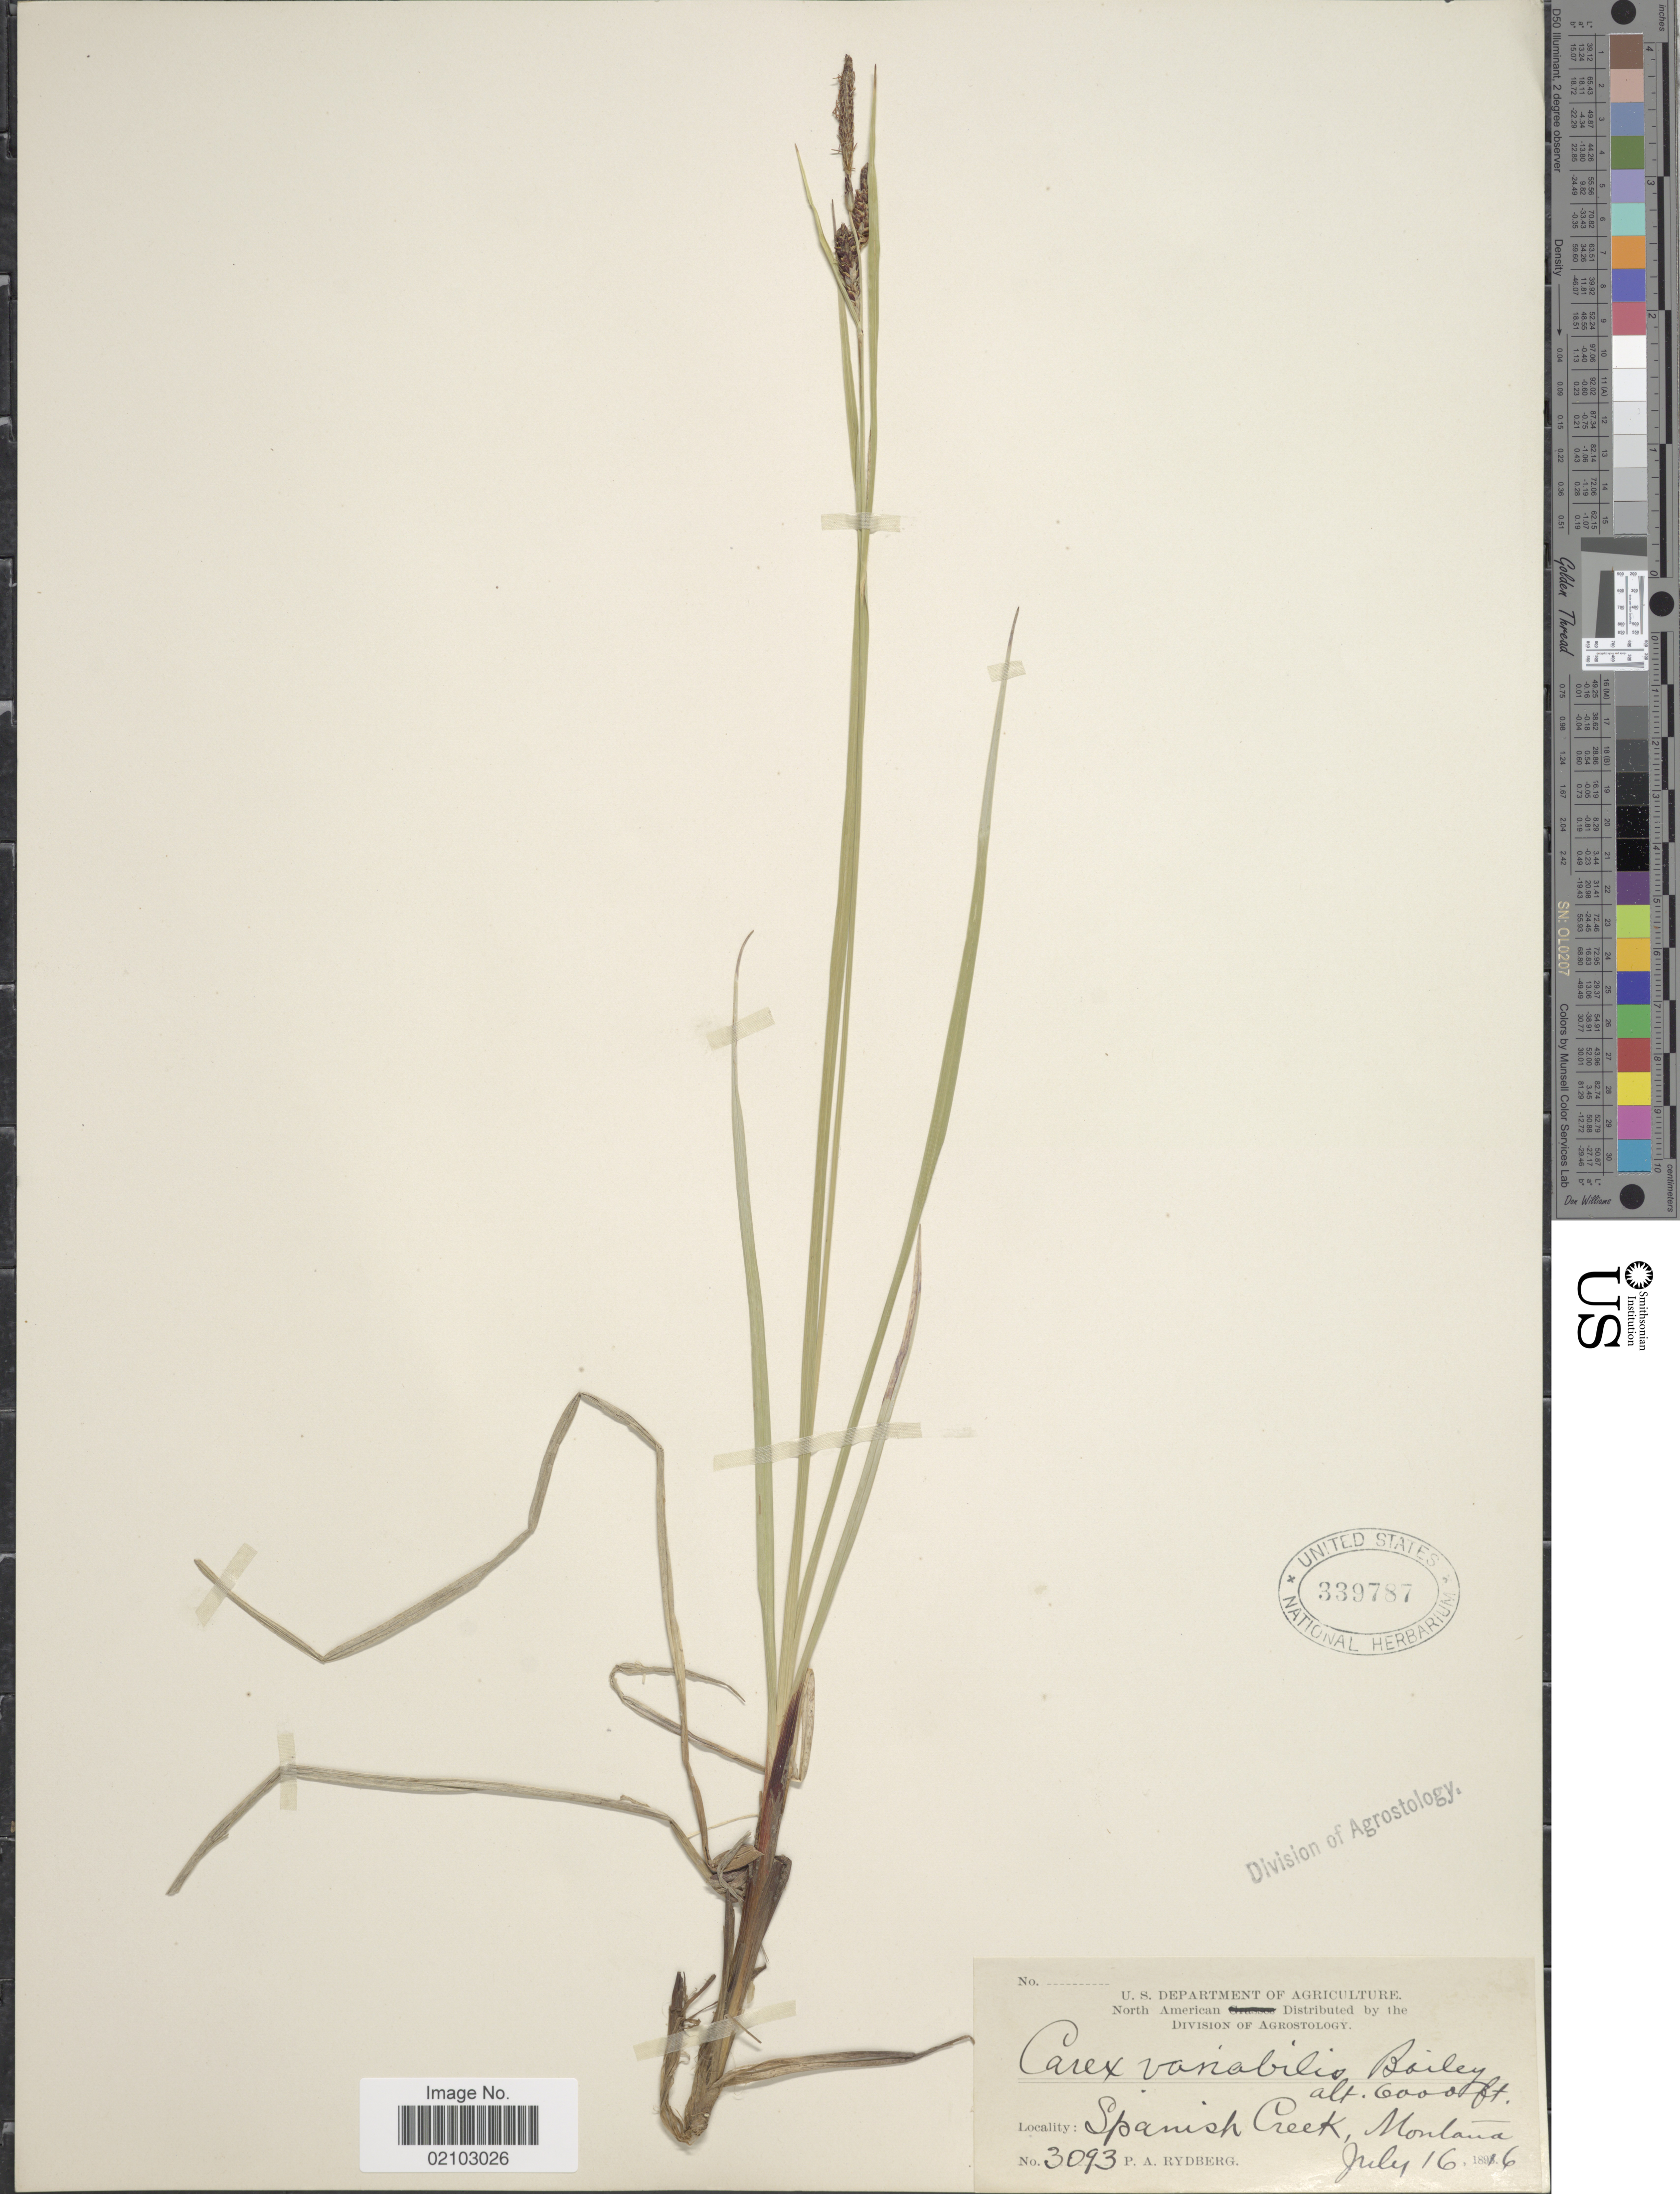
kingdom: Plantae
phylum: Tracheophyta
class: Liliopsida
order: Poales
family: Cyperaceae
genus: Carex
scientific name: Carex aquatilis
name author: Wahlenb.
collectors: P. A. Rydberg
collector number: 3093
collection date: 1896-07-16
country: United States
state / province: Montana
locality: Spanish Creek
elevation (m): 1829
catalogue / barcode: US 339787